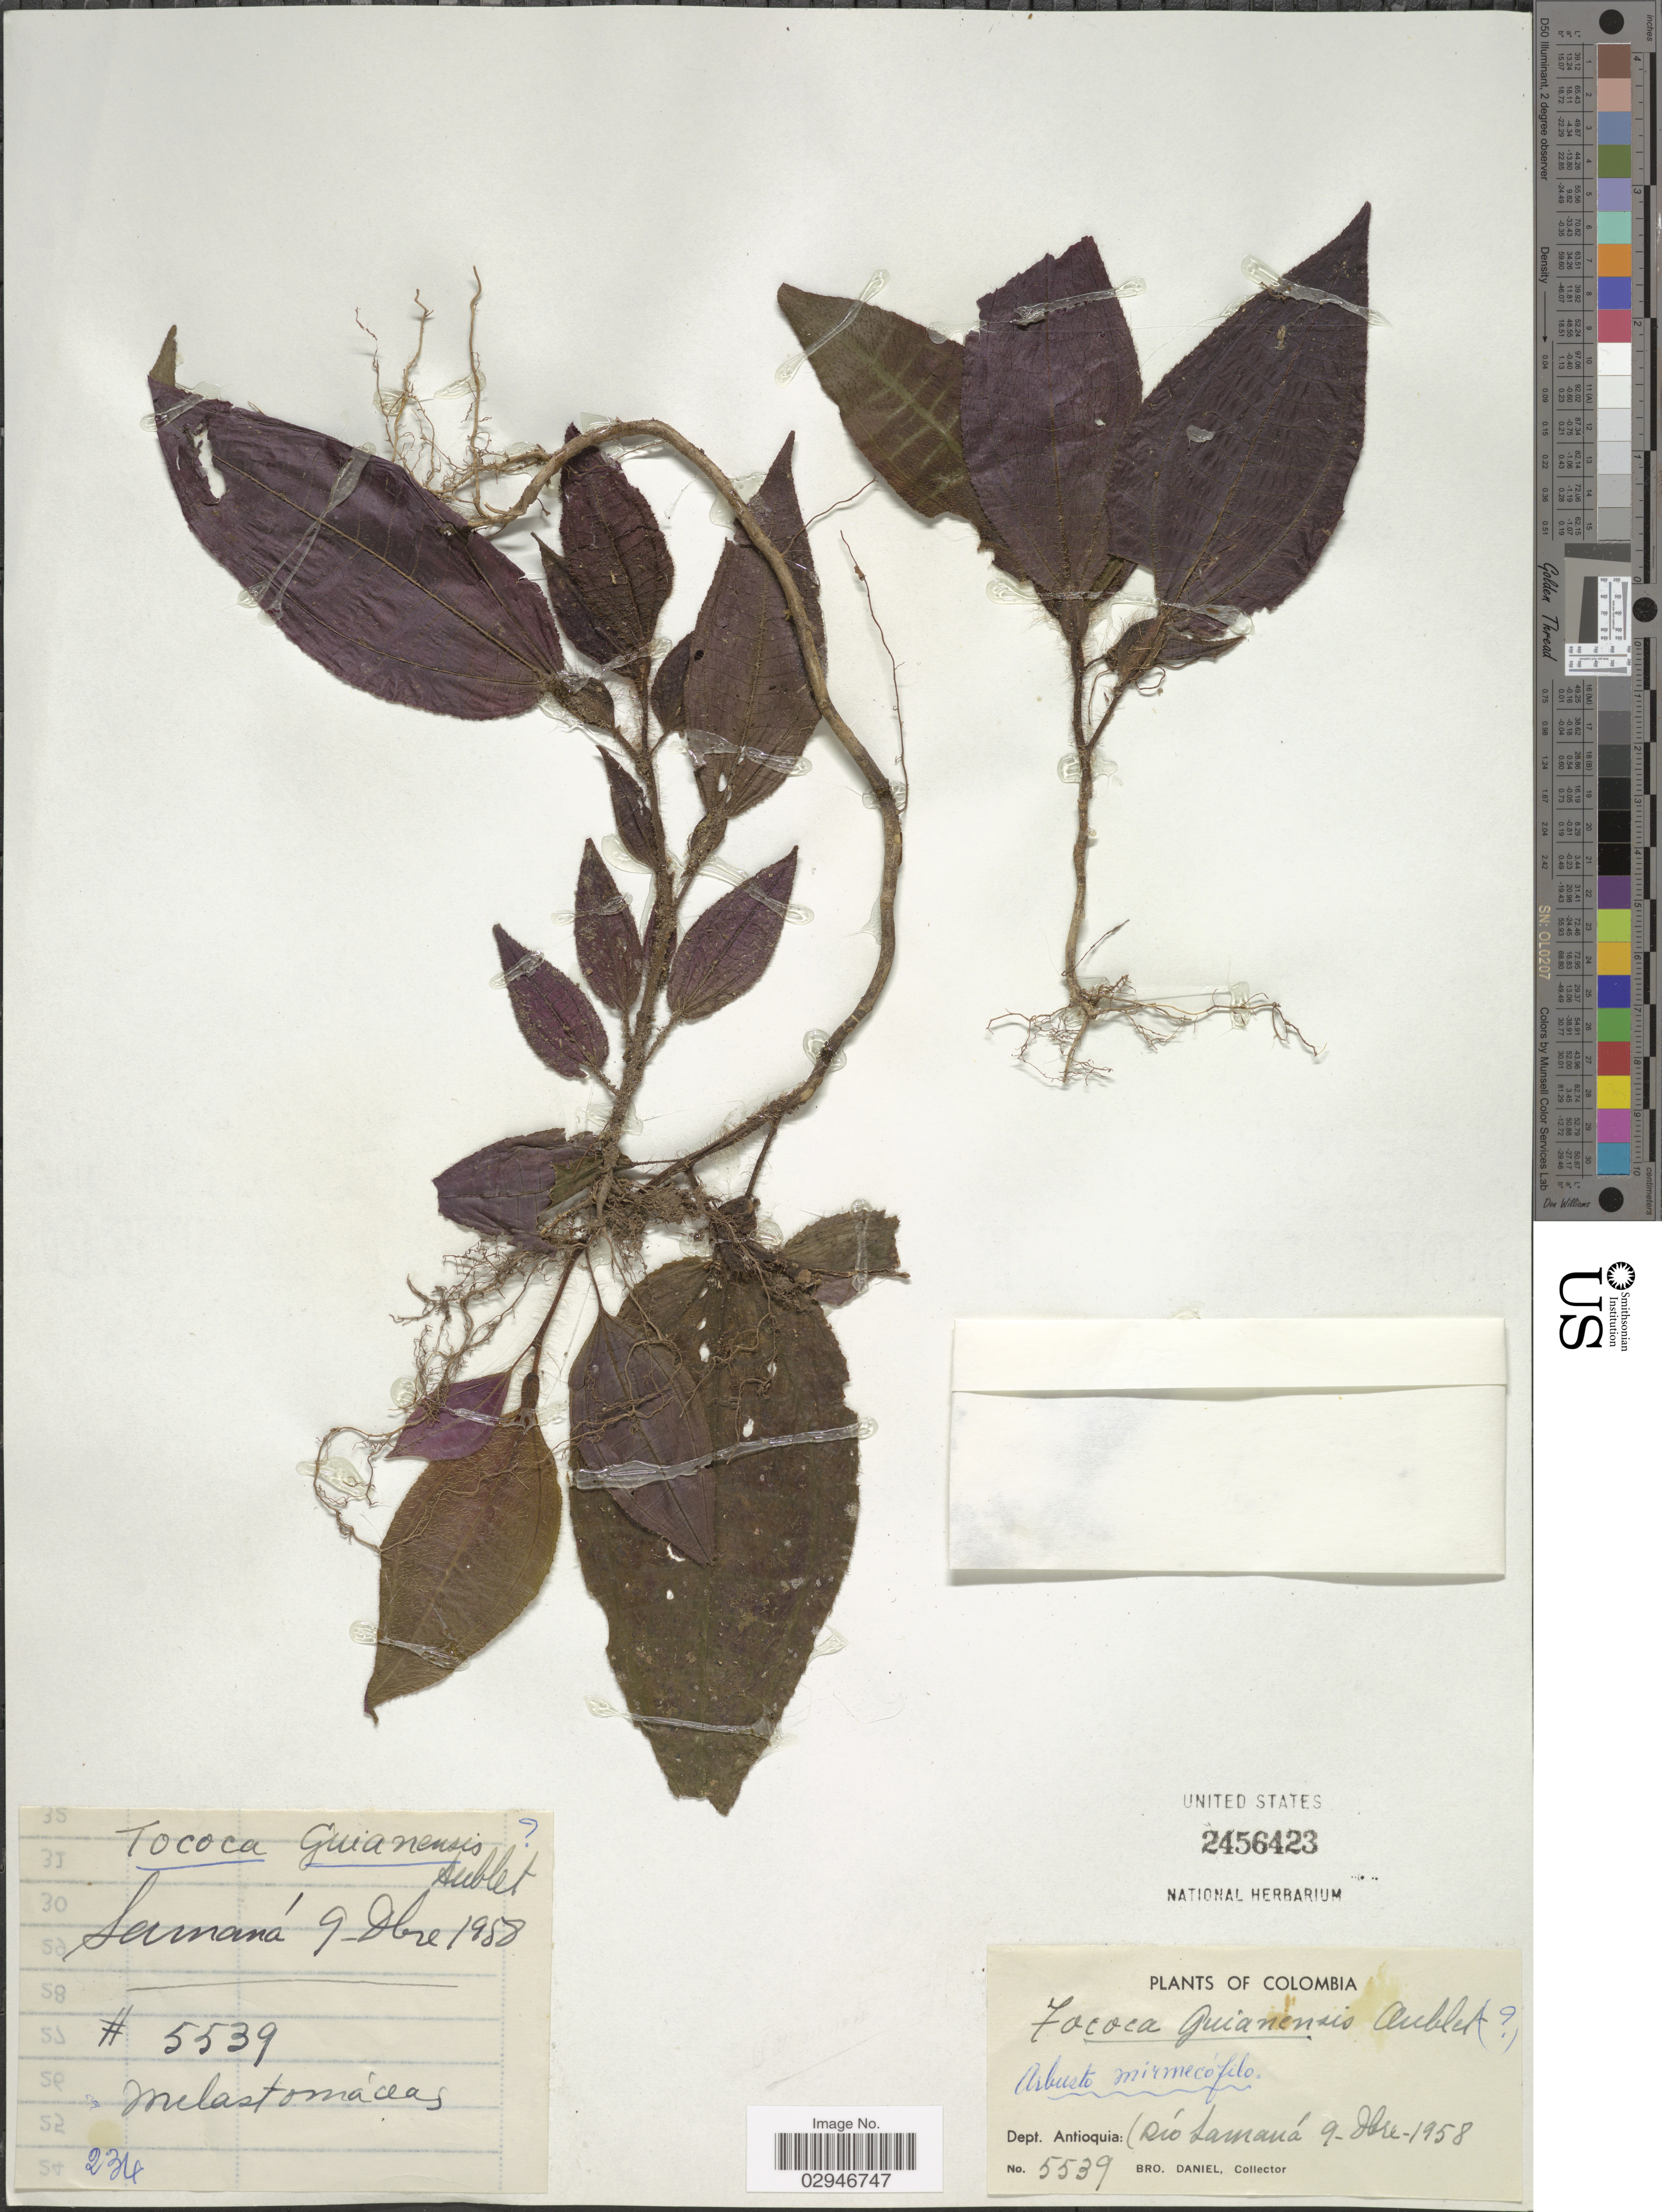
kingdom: Plantae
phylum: Tracheophyta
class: Magnoliopsida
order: Myrtales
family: Melastomataceae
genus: Tococa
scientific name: Tococa guianensis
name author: Aubl.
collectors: Bro. Daniel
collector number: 5539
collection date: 1958-12-09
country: Colombia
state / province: Antioquia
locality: Dept. Antioquia: (Río Samaná).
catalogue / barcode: US 2456423